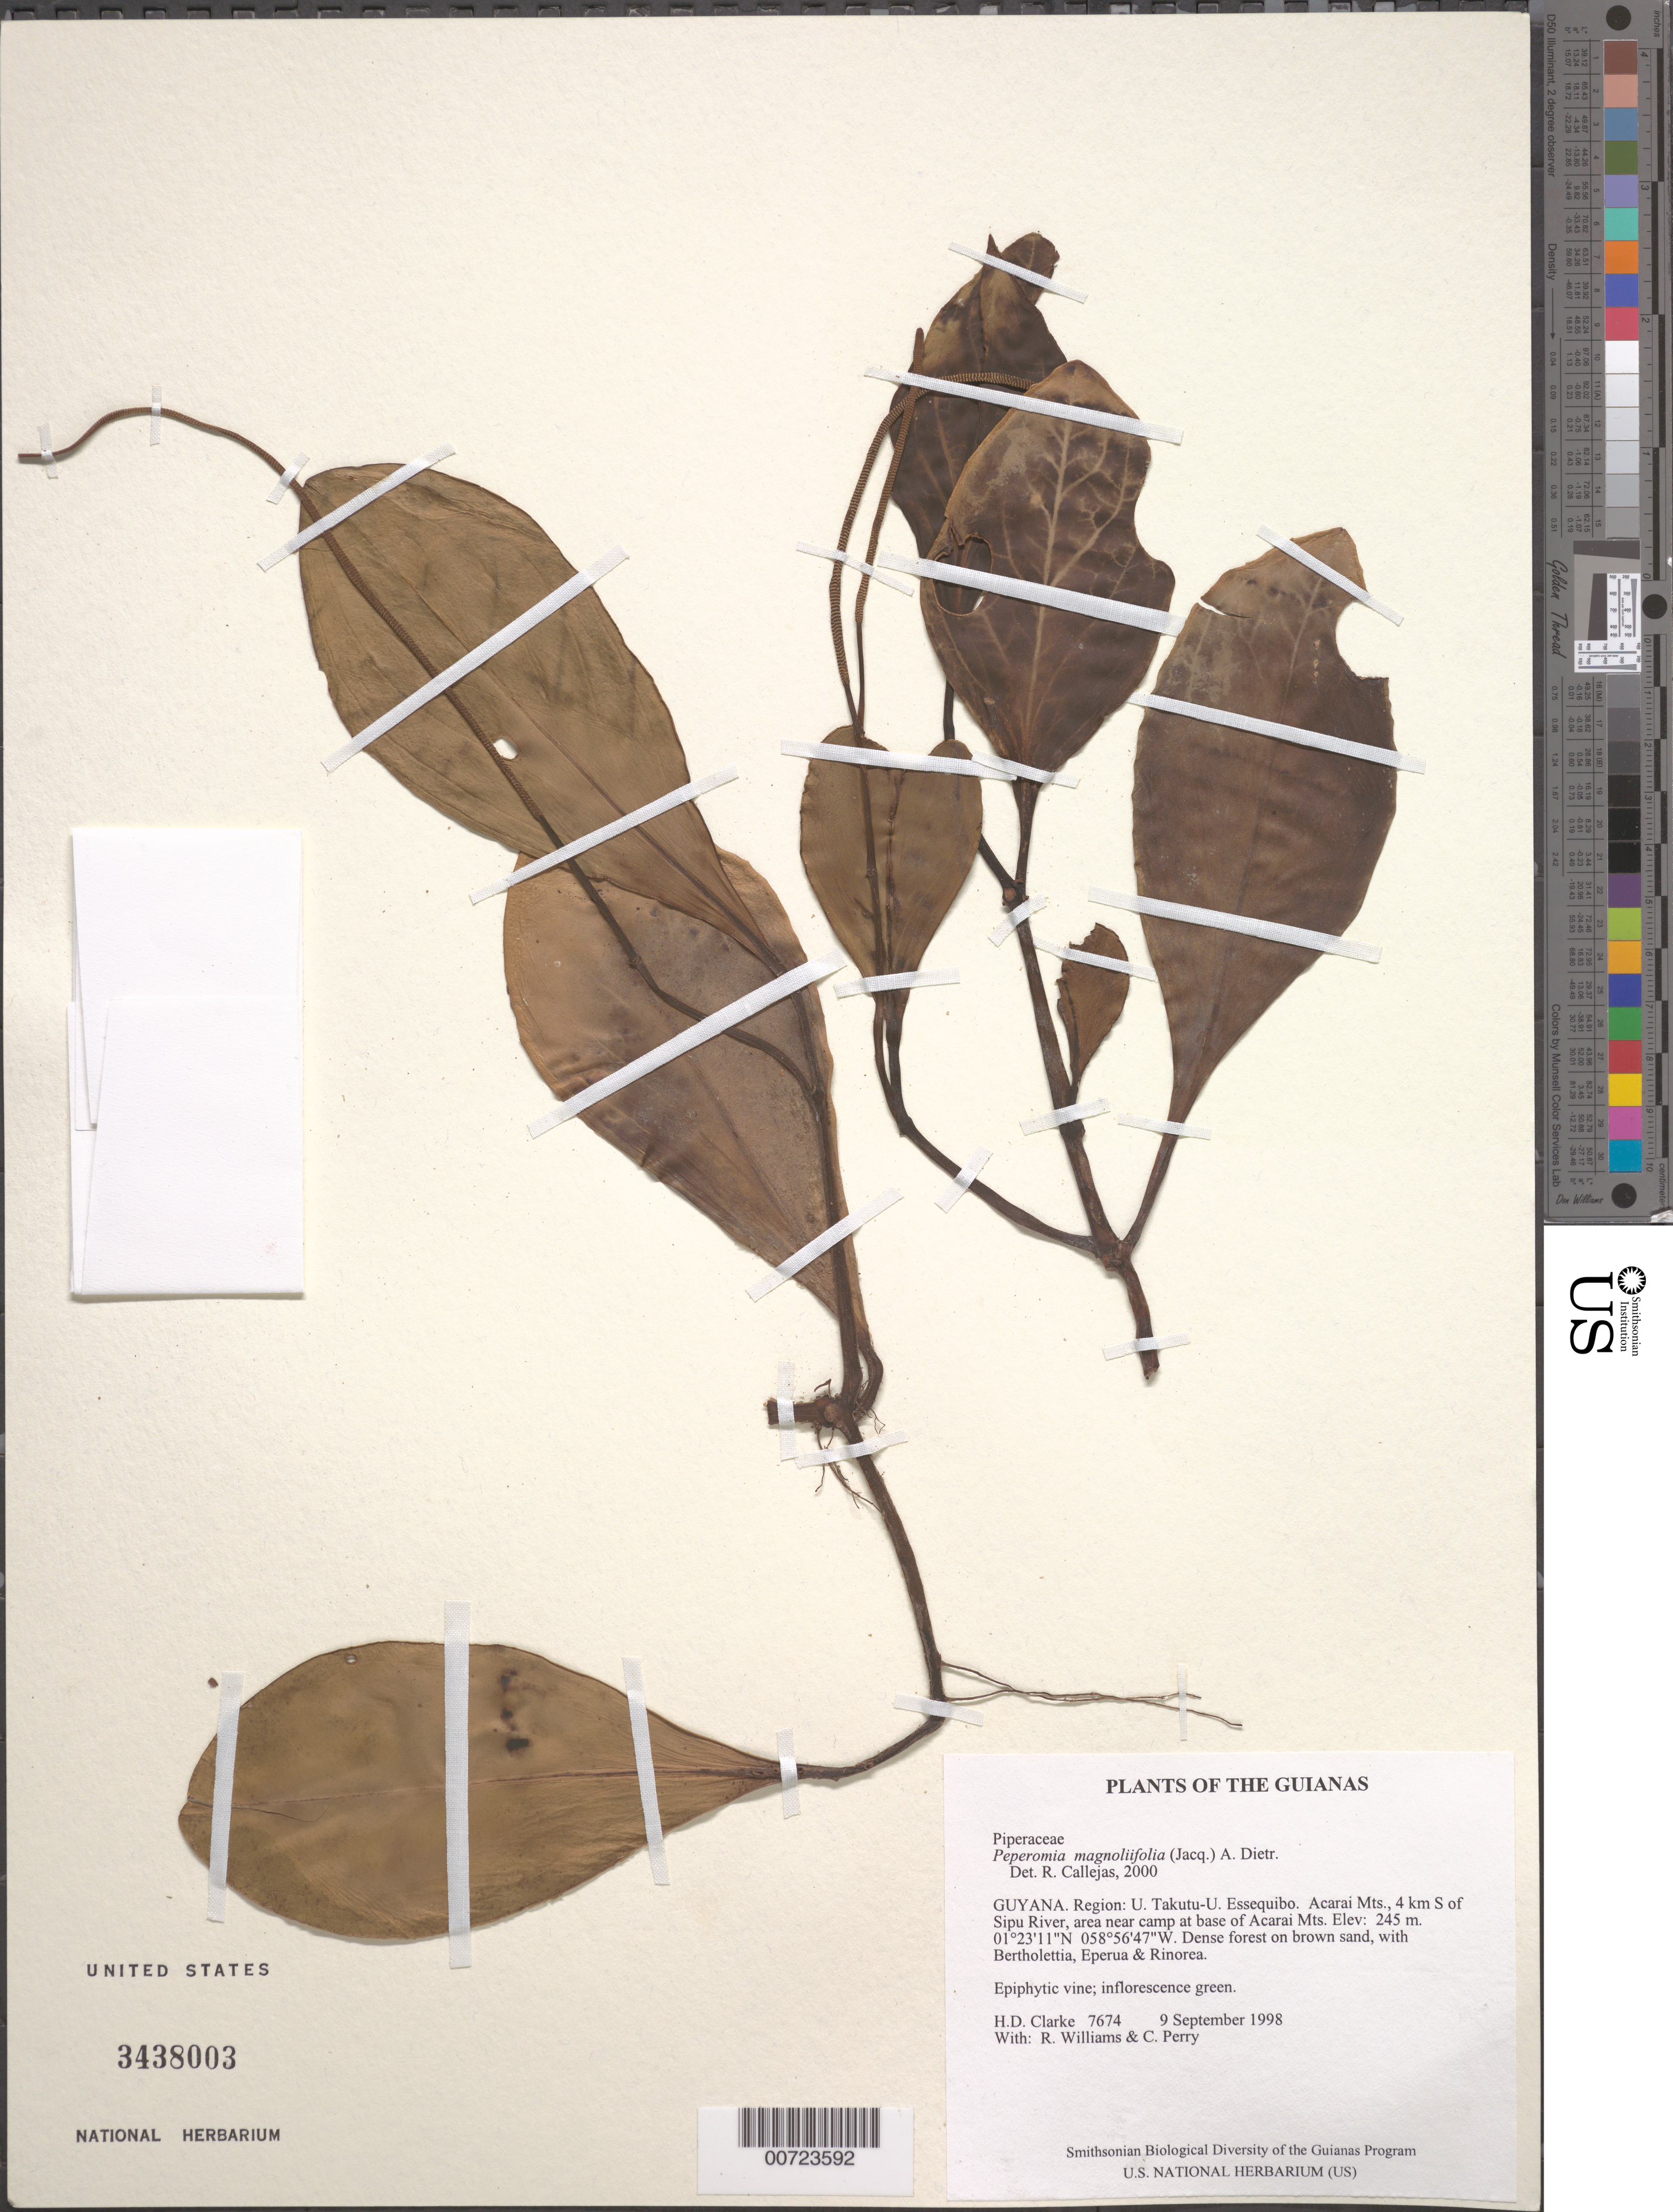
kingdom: Plantae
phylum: Tracheophyta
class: Magnoliopsida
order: Piperales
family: Piperaceae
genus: Peperomia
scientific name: Peperomia magnoliifolia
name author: (Jacq.) A. Dietr.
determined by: Görts-van Rijn, A. R. A.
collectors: H. D. Clarke, R. Williams & C. Perry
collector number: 7674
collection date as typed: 9 September 1998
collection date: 1998-09-09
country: Guyana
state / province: U. Takutu-U. Essequibo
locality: Acarai Mts., 4 km S of Sipu River, area near camp at base of Acarai Mts.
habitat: Dense forest on brown sand, with Bertholettia, Eperua & Rinorea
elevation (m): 245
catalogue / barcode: US 3438003